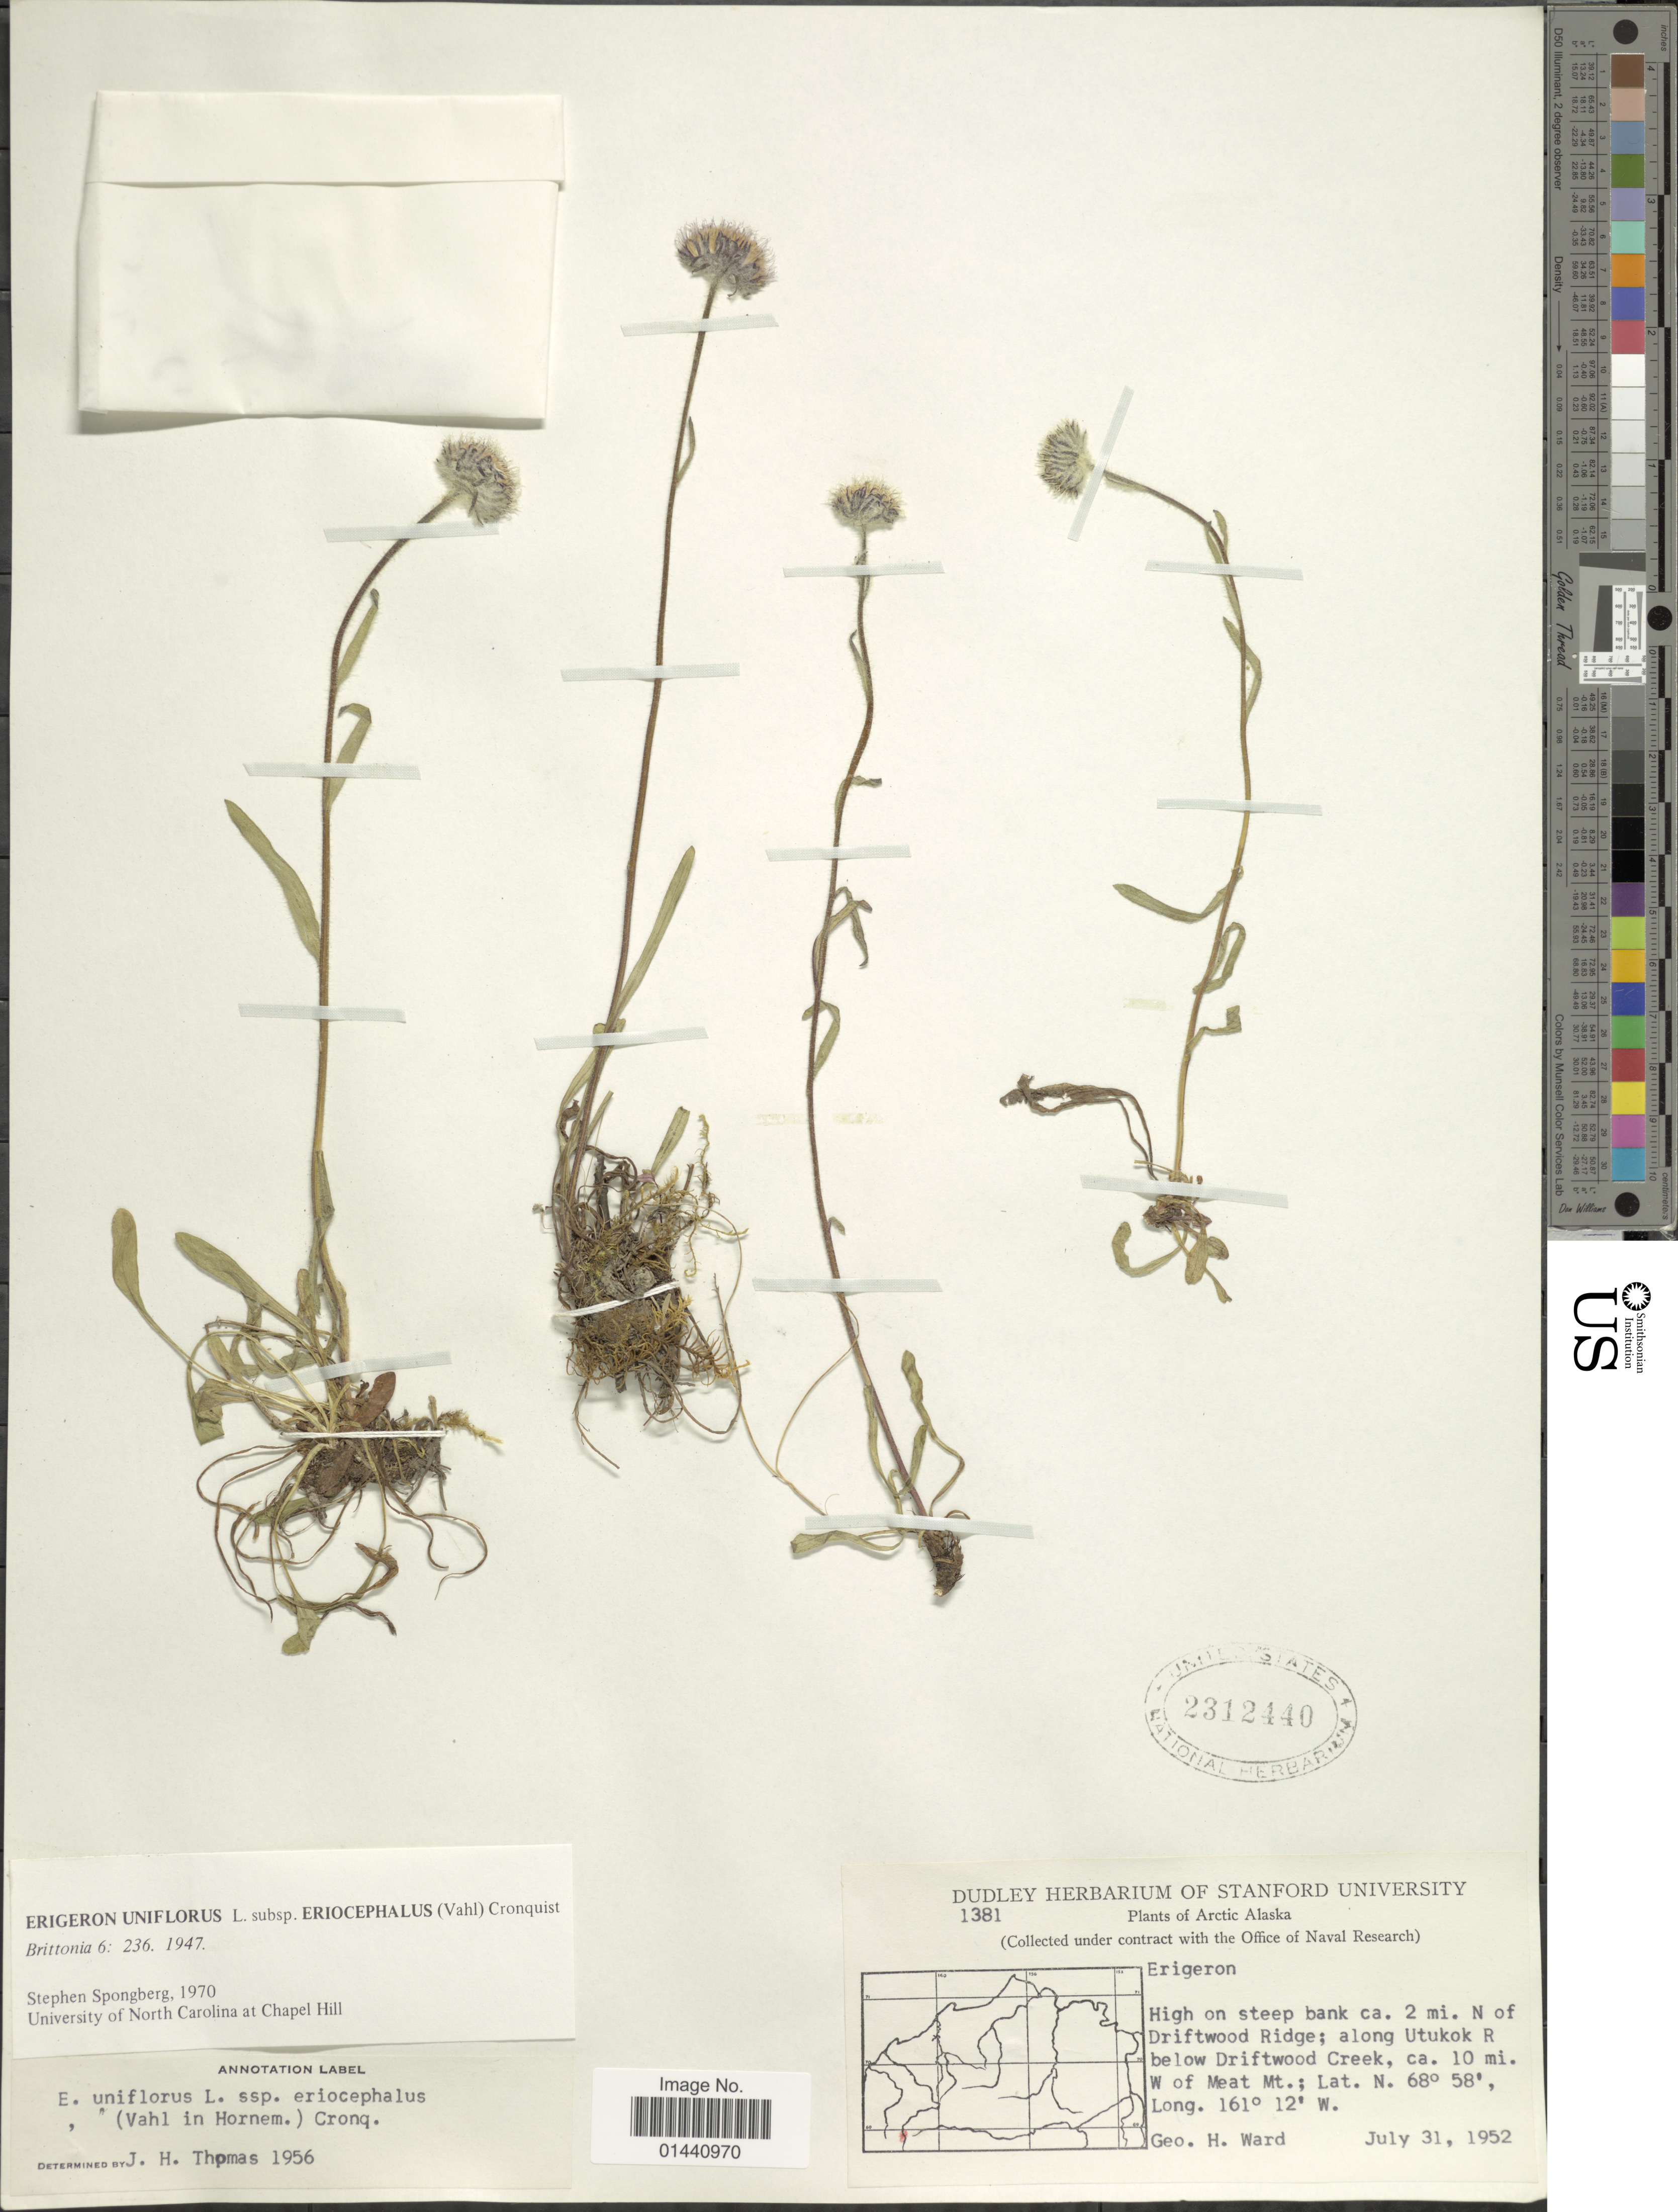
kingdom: Plantae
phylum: Tracheophyta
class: Magnoliopsida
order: Asterales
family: Asteraceae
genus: Erigeron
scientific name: Erigeron eriocephalus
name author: J. Vahl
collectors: G. H. Ward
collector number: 1381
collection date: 1952-07-31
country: United States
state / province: Alaska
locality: Arctic Alaska. High on steep bank ca. 2 mi. N of Driftwood Ridge; along Utukok R below Driftwood Creek, ca. 10 mi. W of Meat Mt.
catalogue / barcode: US 2312440